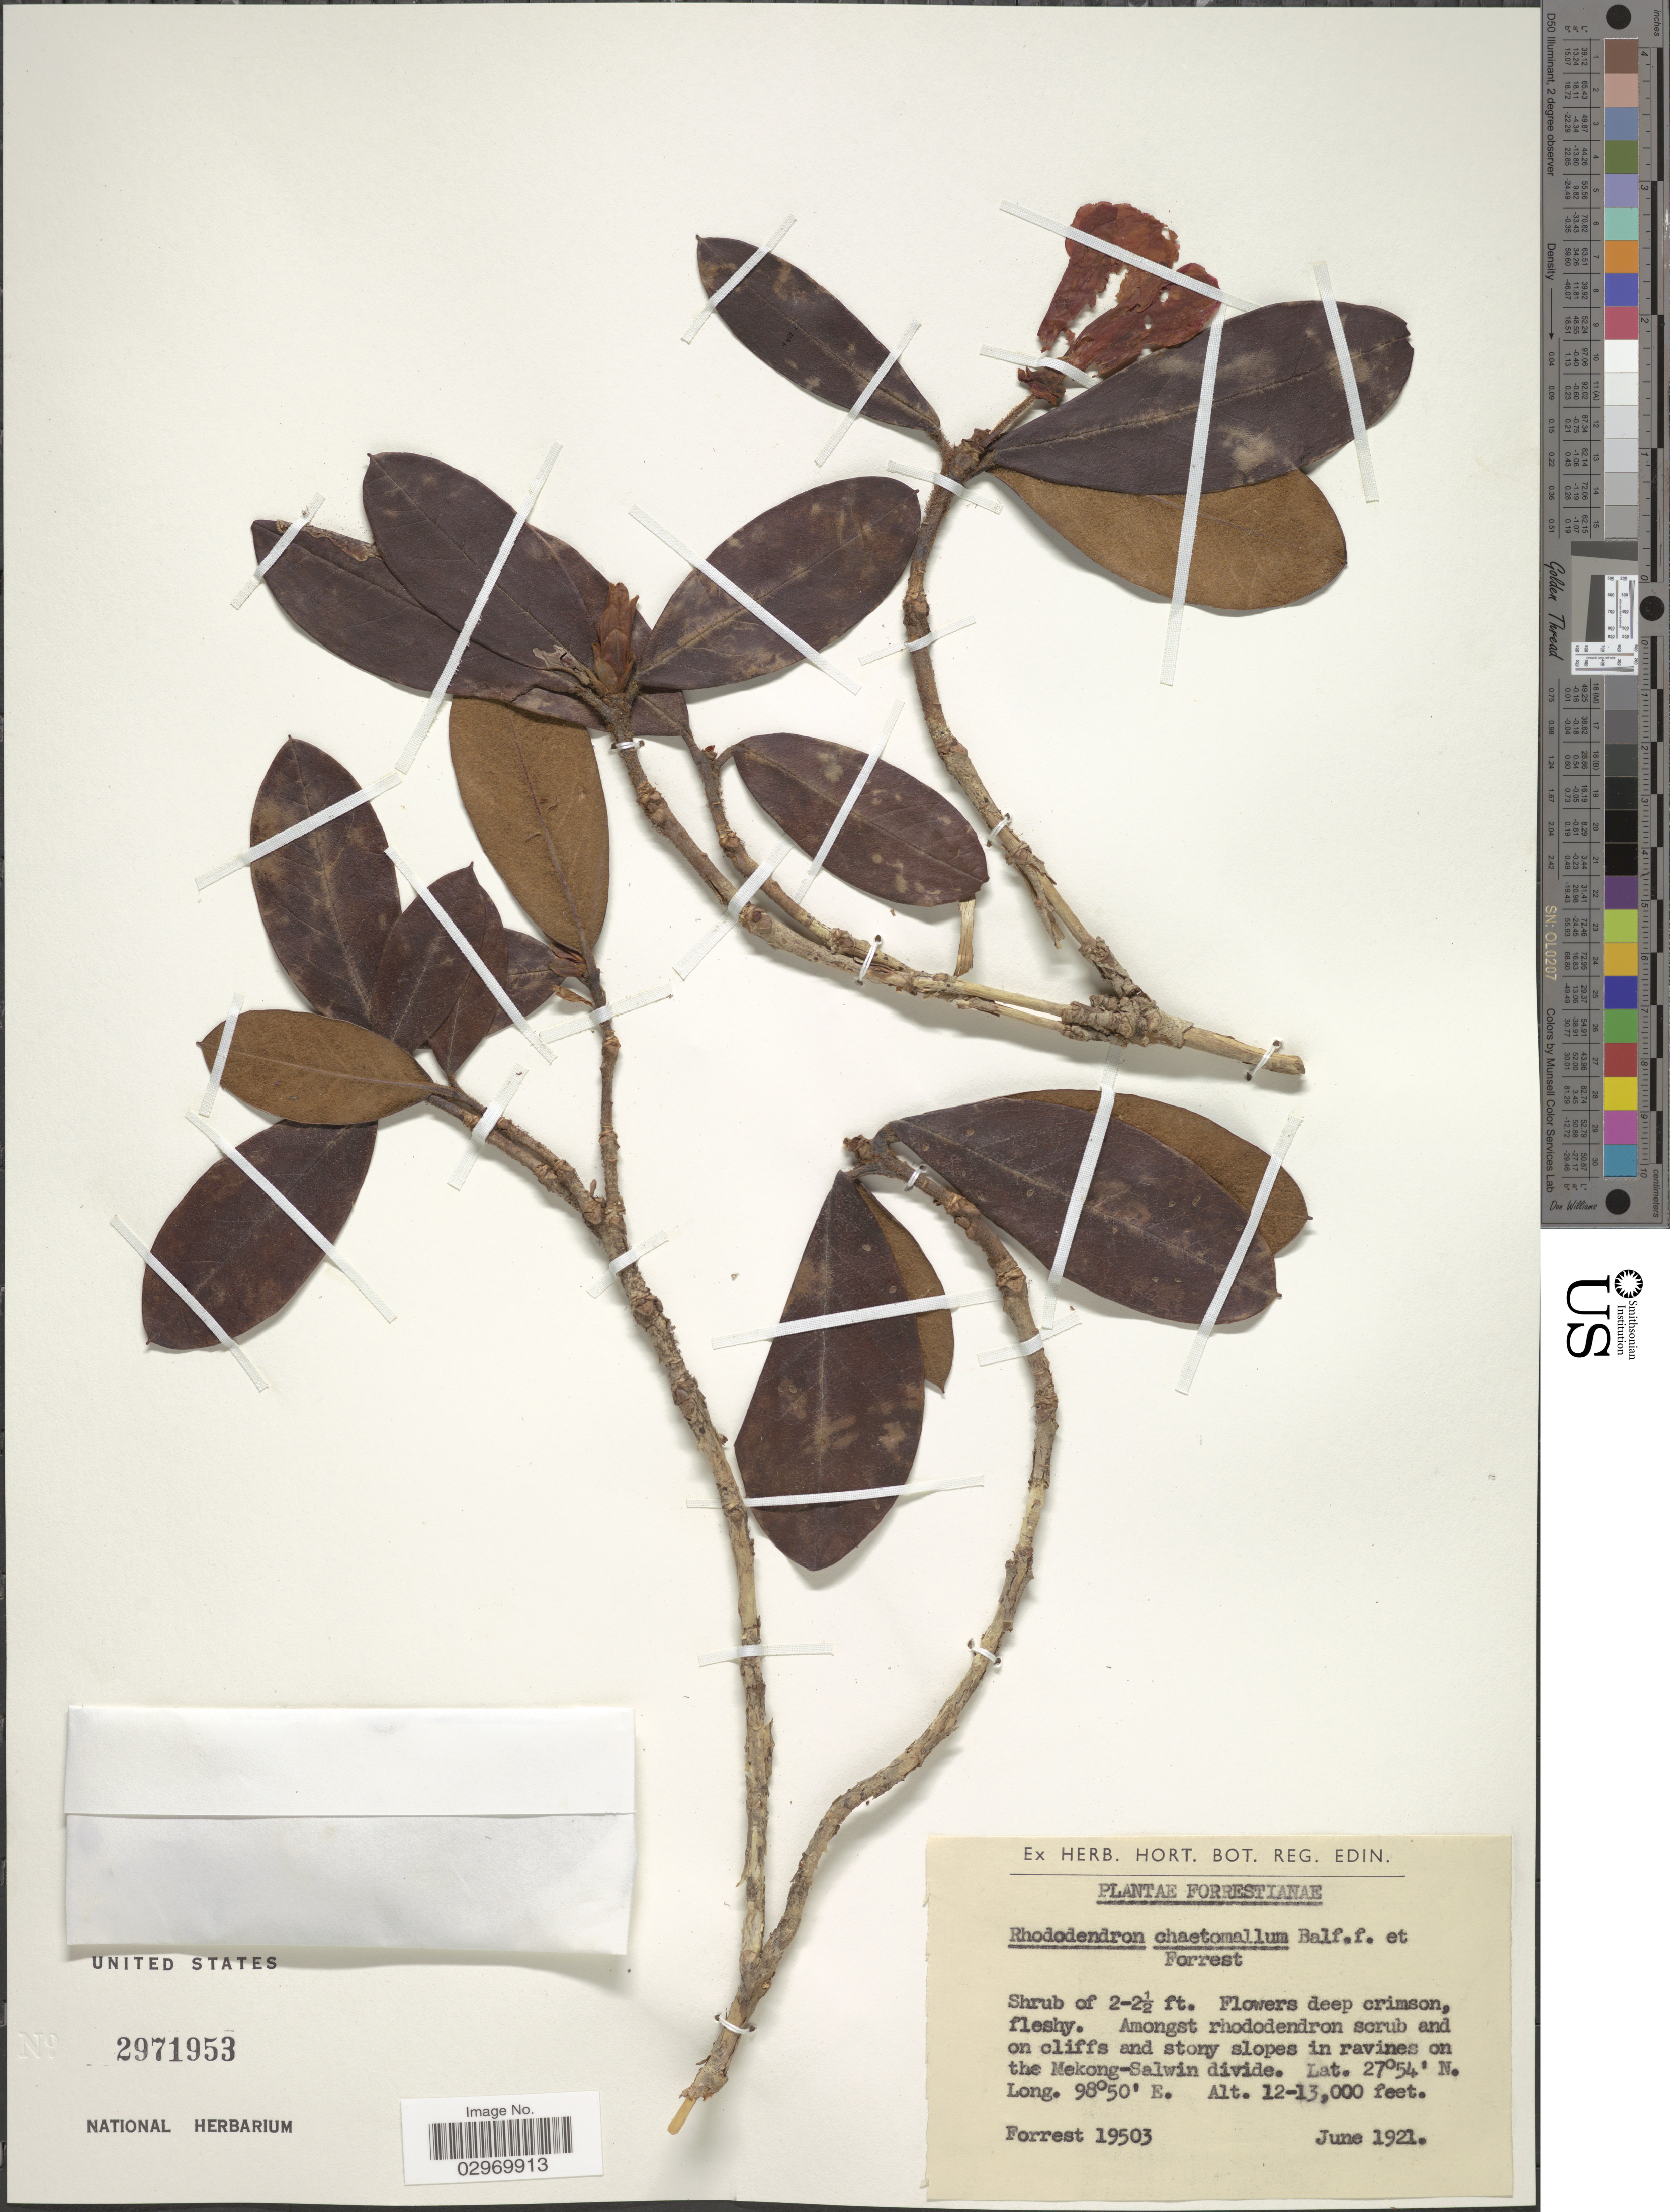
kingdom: Plantae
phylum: Tracheophyta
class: Magnoliopsida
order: Ericales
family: Ericaceae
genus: Rhododendron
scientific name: Rhododendron chaetomallum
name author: Balf. f. & Forrest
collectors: -. Forrest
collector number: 19503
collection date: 1921-06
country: China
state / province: Yunnan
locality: The Mekong-Salwin divide.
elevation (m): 3658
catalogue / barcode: US 2971953